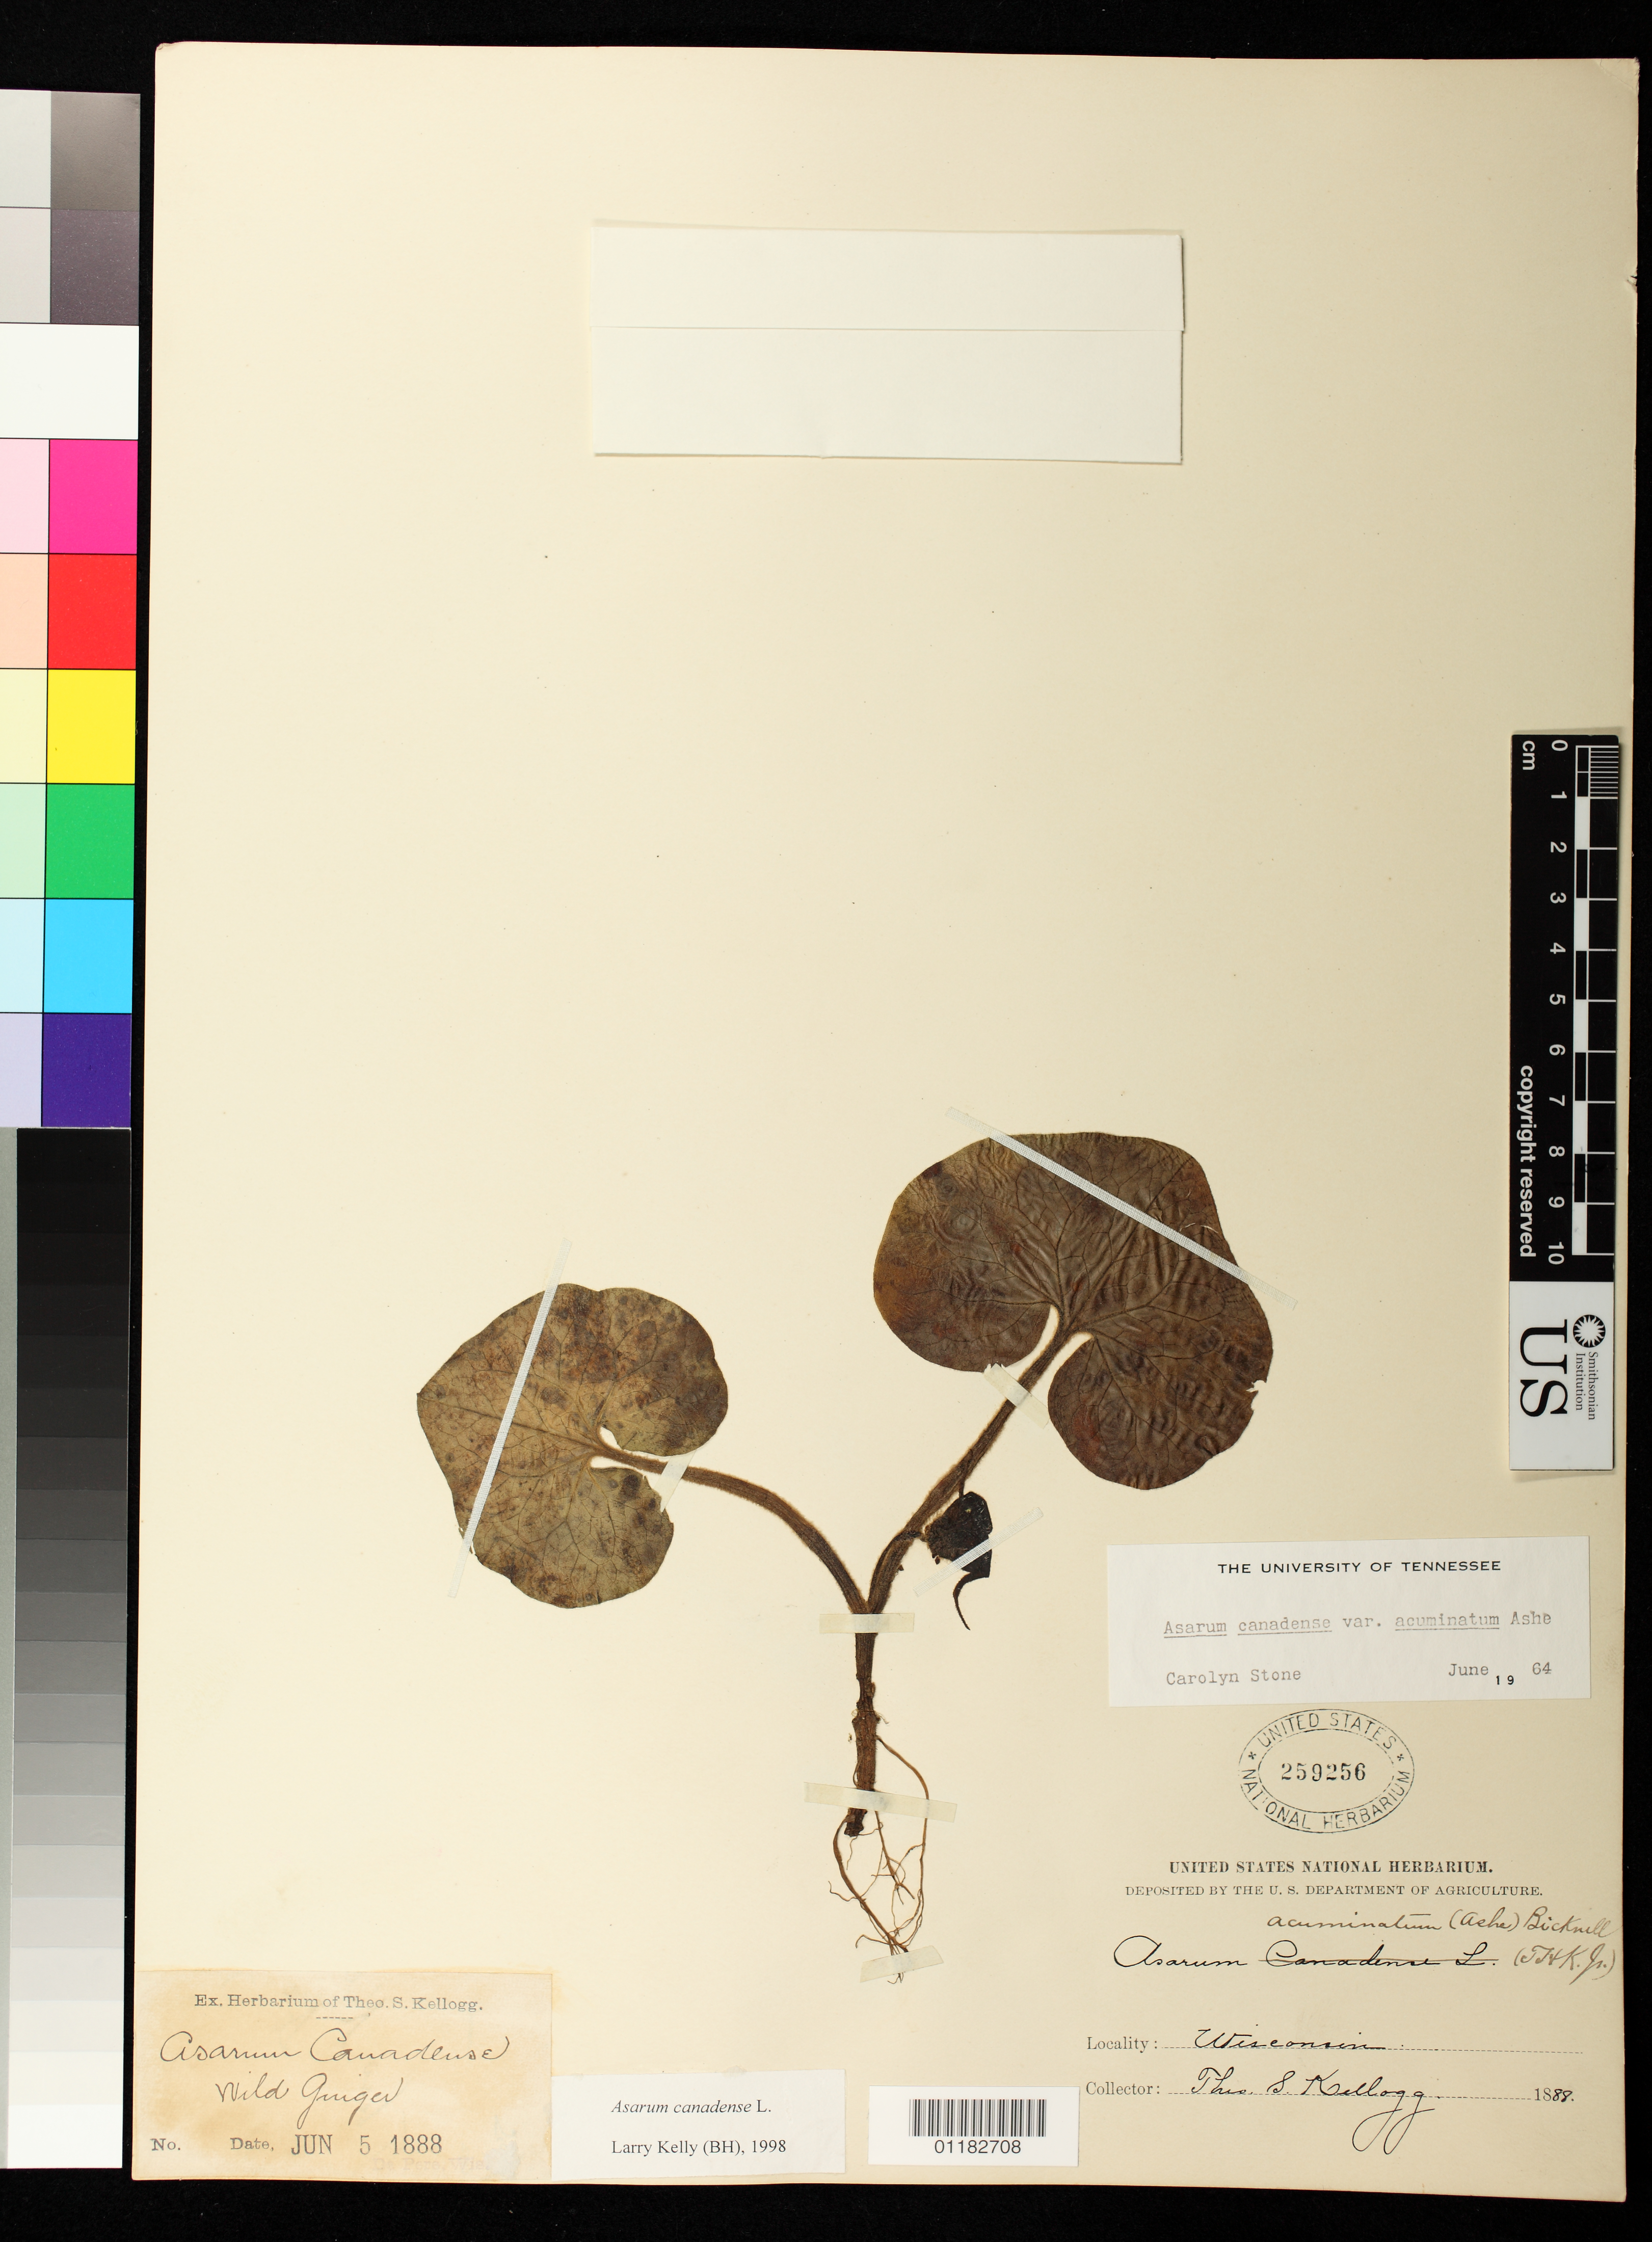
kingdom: Plantae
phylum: Tracheophyta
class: Magnoliopsida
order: Piperales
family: Aristolochiaceae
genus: Asarum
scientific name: Asarum canadense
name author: L.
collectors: T. S. Kellogg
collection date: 1888-06-05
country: United States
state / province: Wisconsin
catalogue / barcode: US 259256